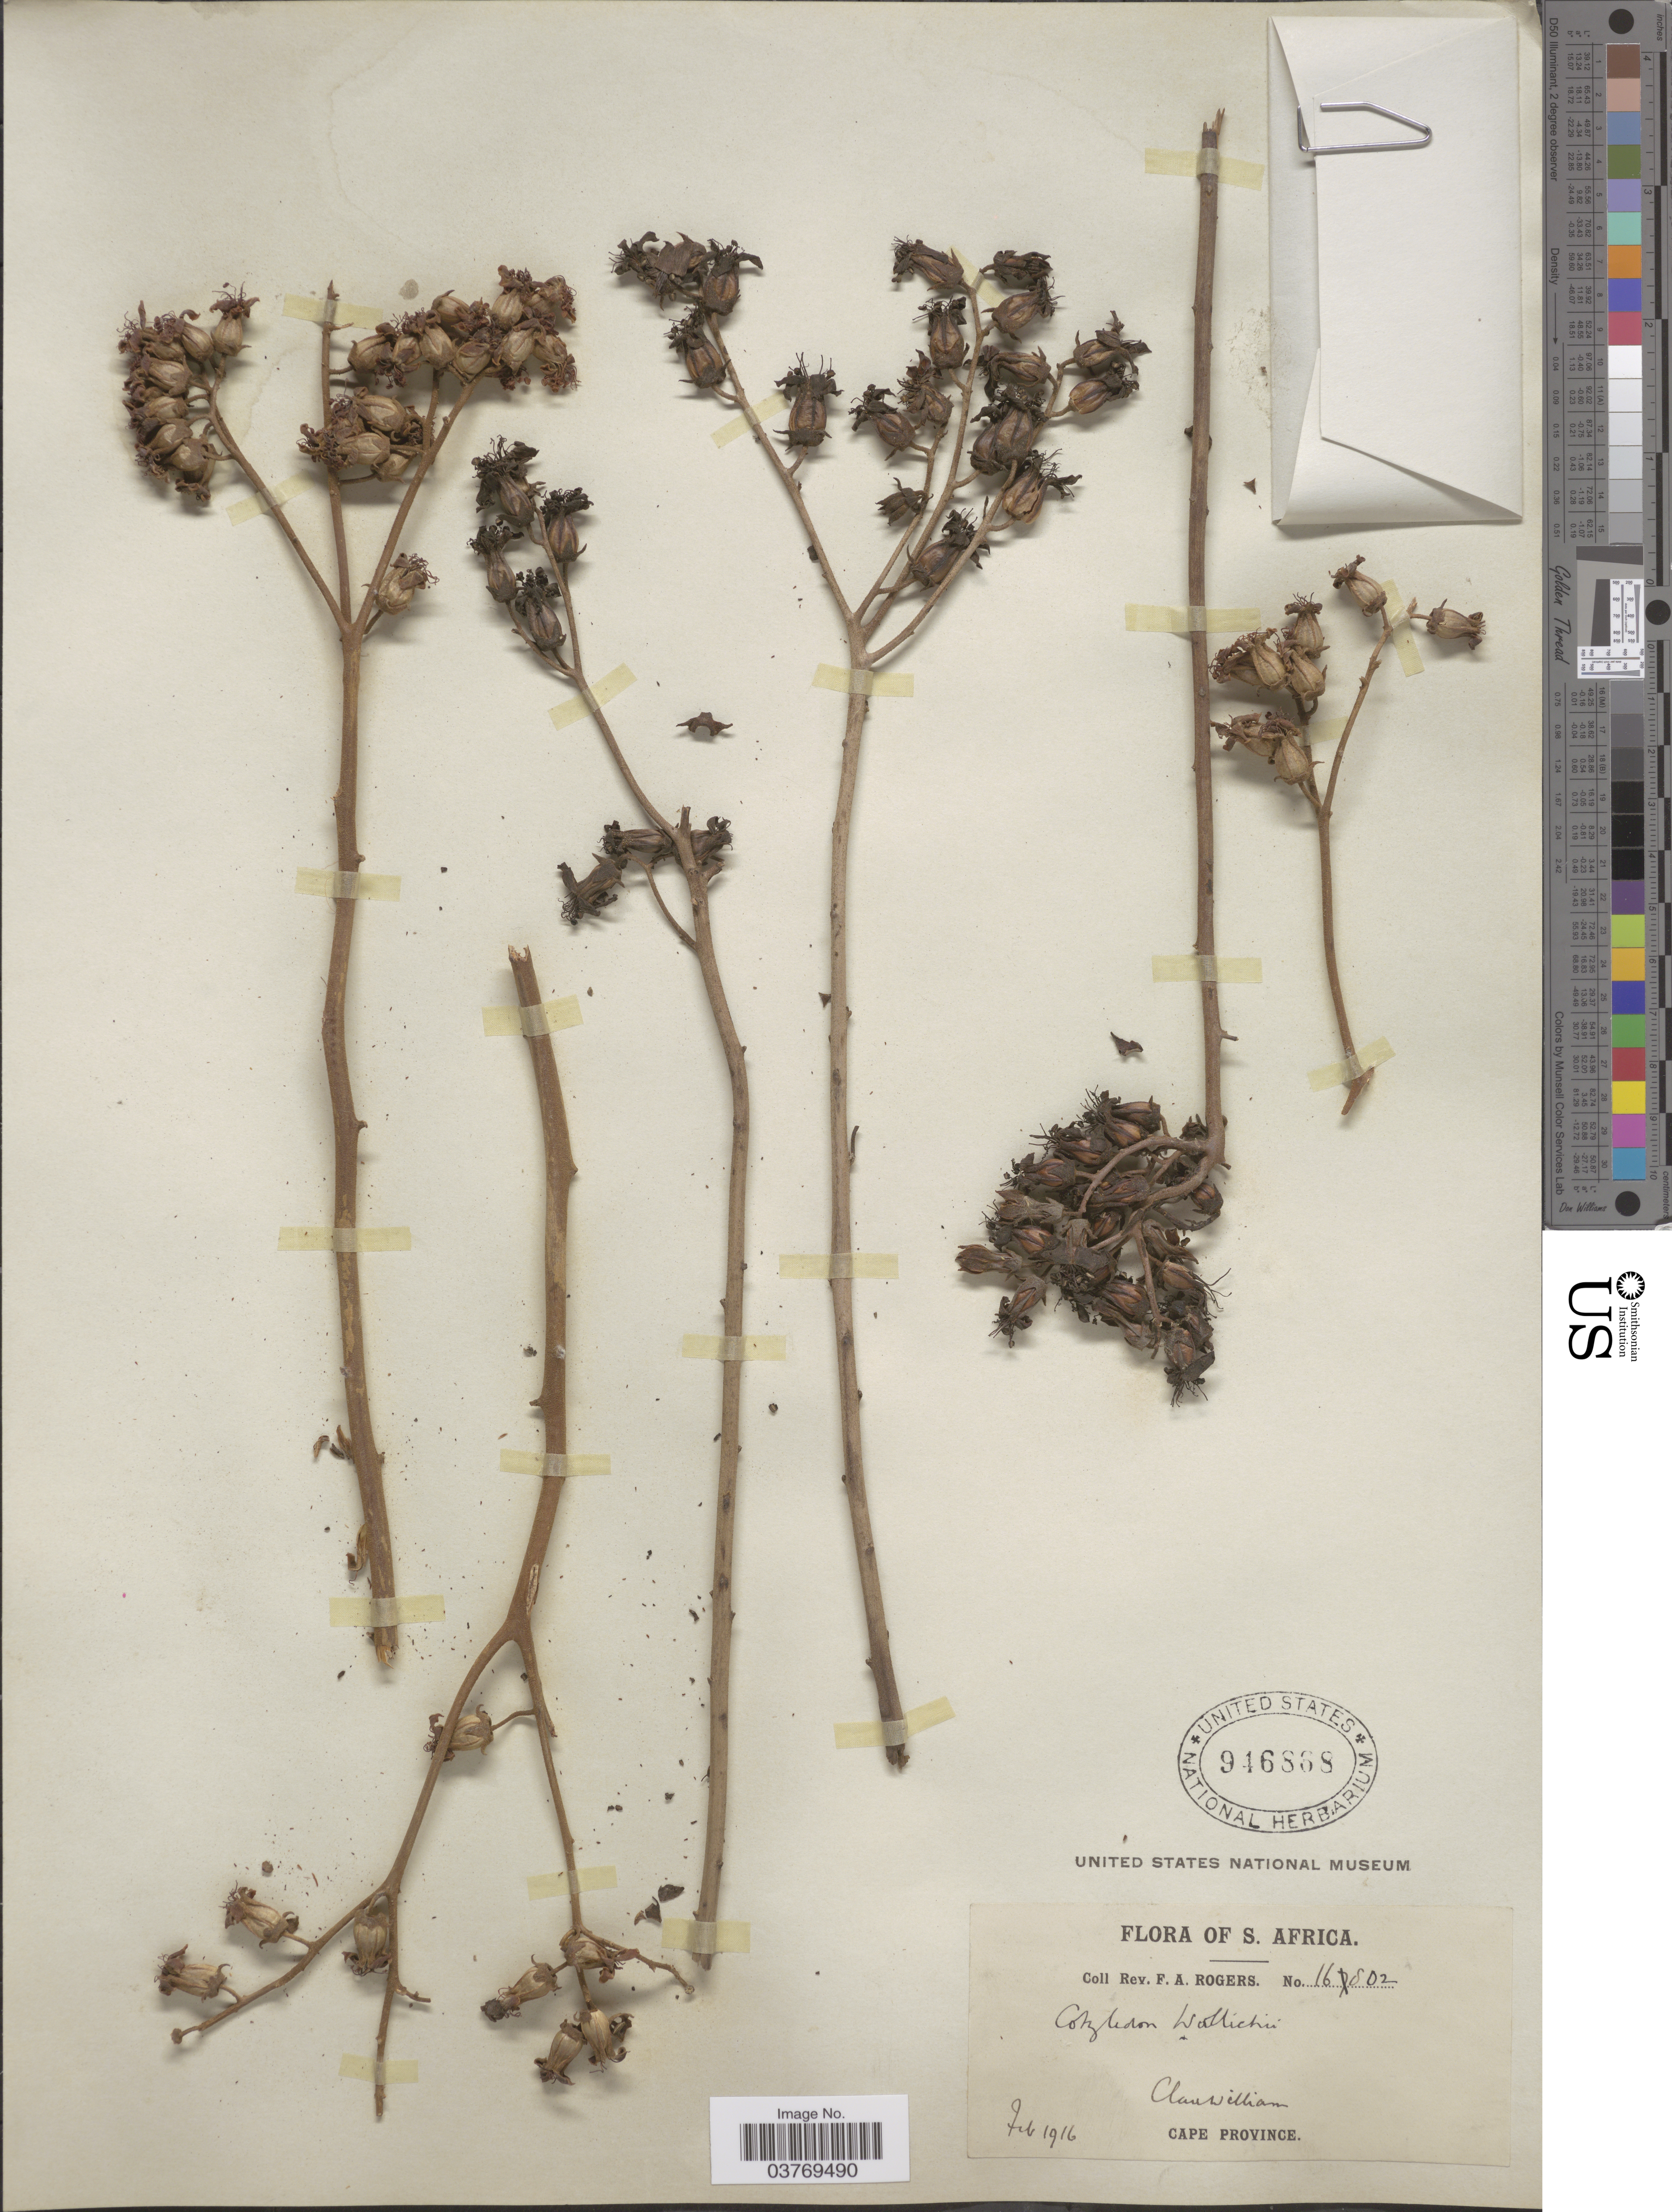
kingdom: Plantae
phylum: Tracheophyta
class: Magnoliopsida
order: Saxifragales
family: Crassulaceae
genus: Tylecodon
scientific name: Tylecodon wallichii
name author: (Harv.) Toelken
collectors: F. A. Rogers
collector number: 16802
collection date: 1916-02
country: South Africa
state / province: Western Cape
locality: S. Africa. Clanwilliam.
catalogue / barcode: US 946868